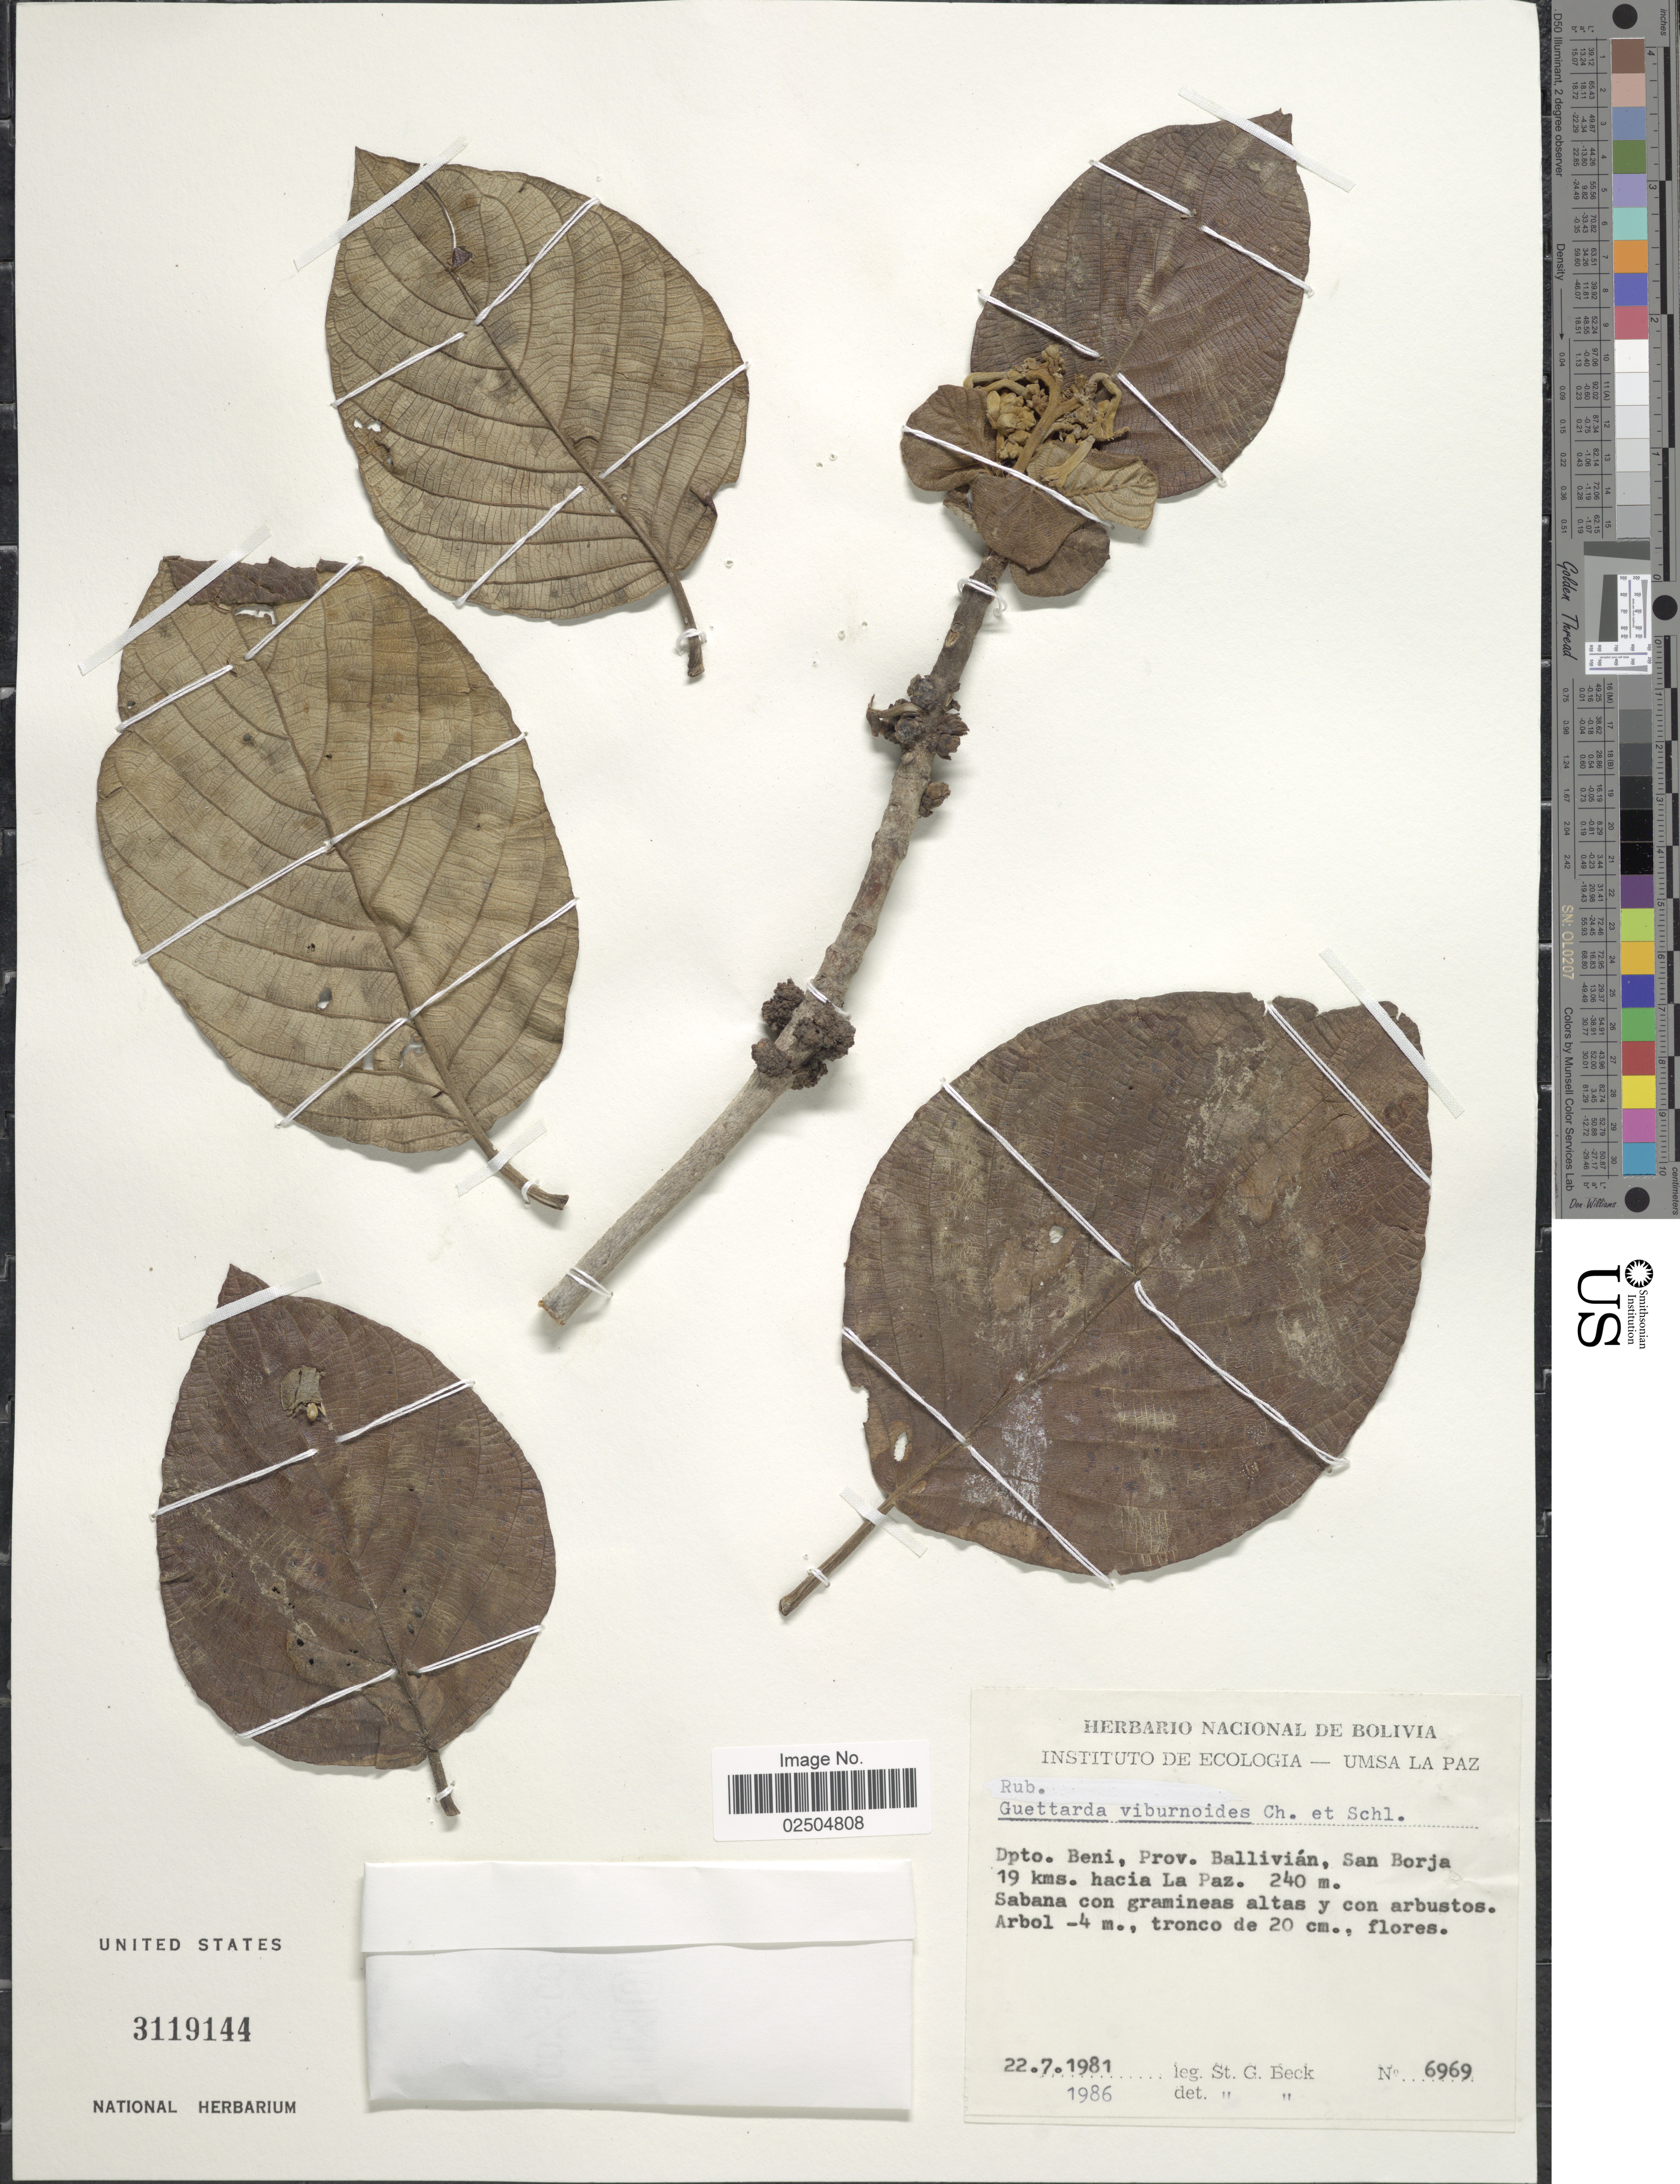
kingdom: Plantae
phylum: Tracheophyta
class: Magnoliopsida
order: Gentianales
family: Rubiaceae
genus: Guettarda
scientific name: Guettarda viburnoides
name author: Cham. & Schltdl.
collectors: S. G. Beck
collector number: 6969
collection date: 1981-07-22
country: Bolivia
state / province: Beni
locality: Dpto. Beni, Prv. Ballivian, San Borja 19 kms. hacia La Paz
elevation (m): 240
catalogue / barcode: US 3119144